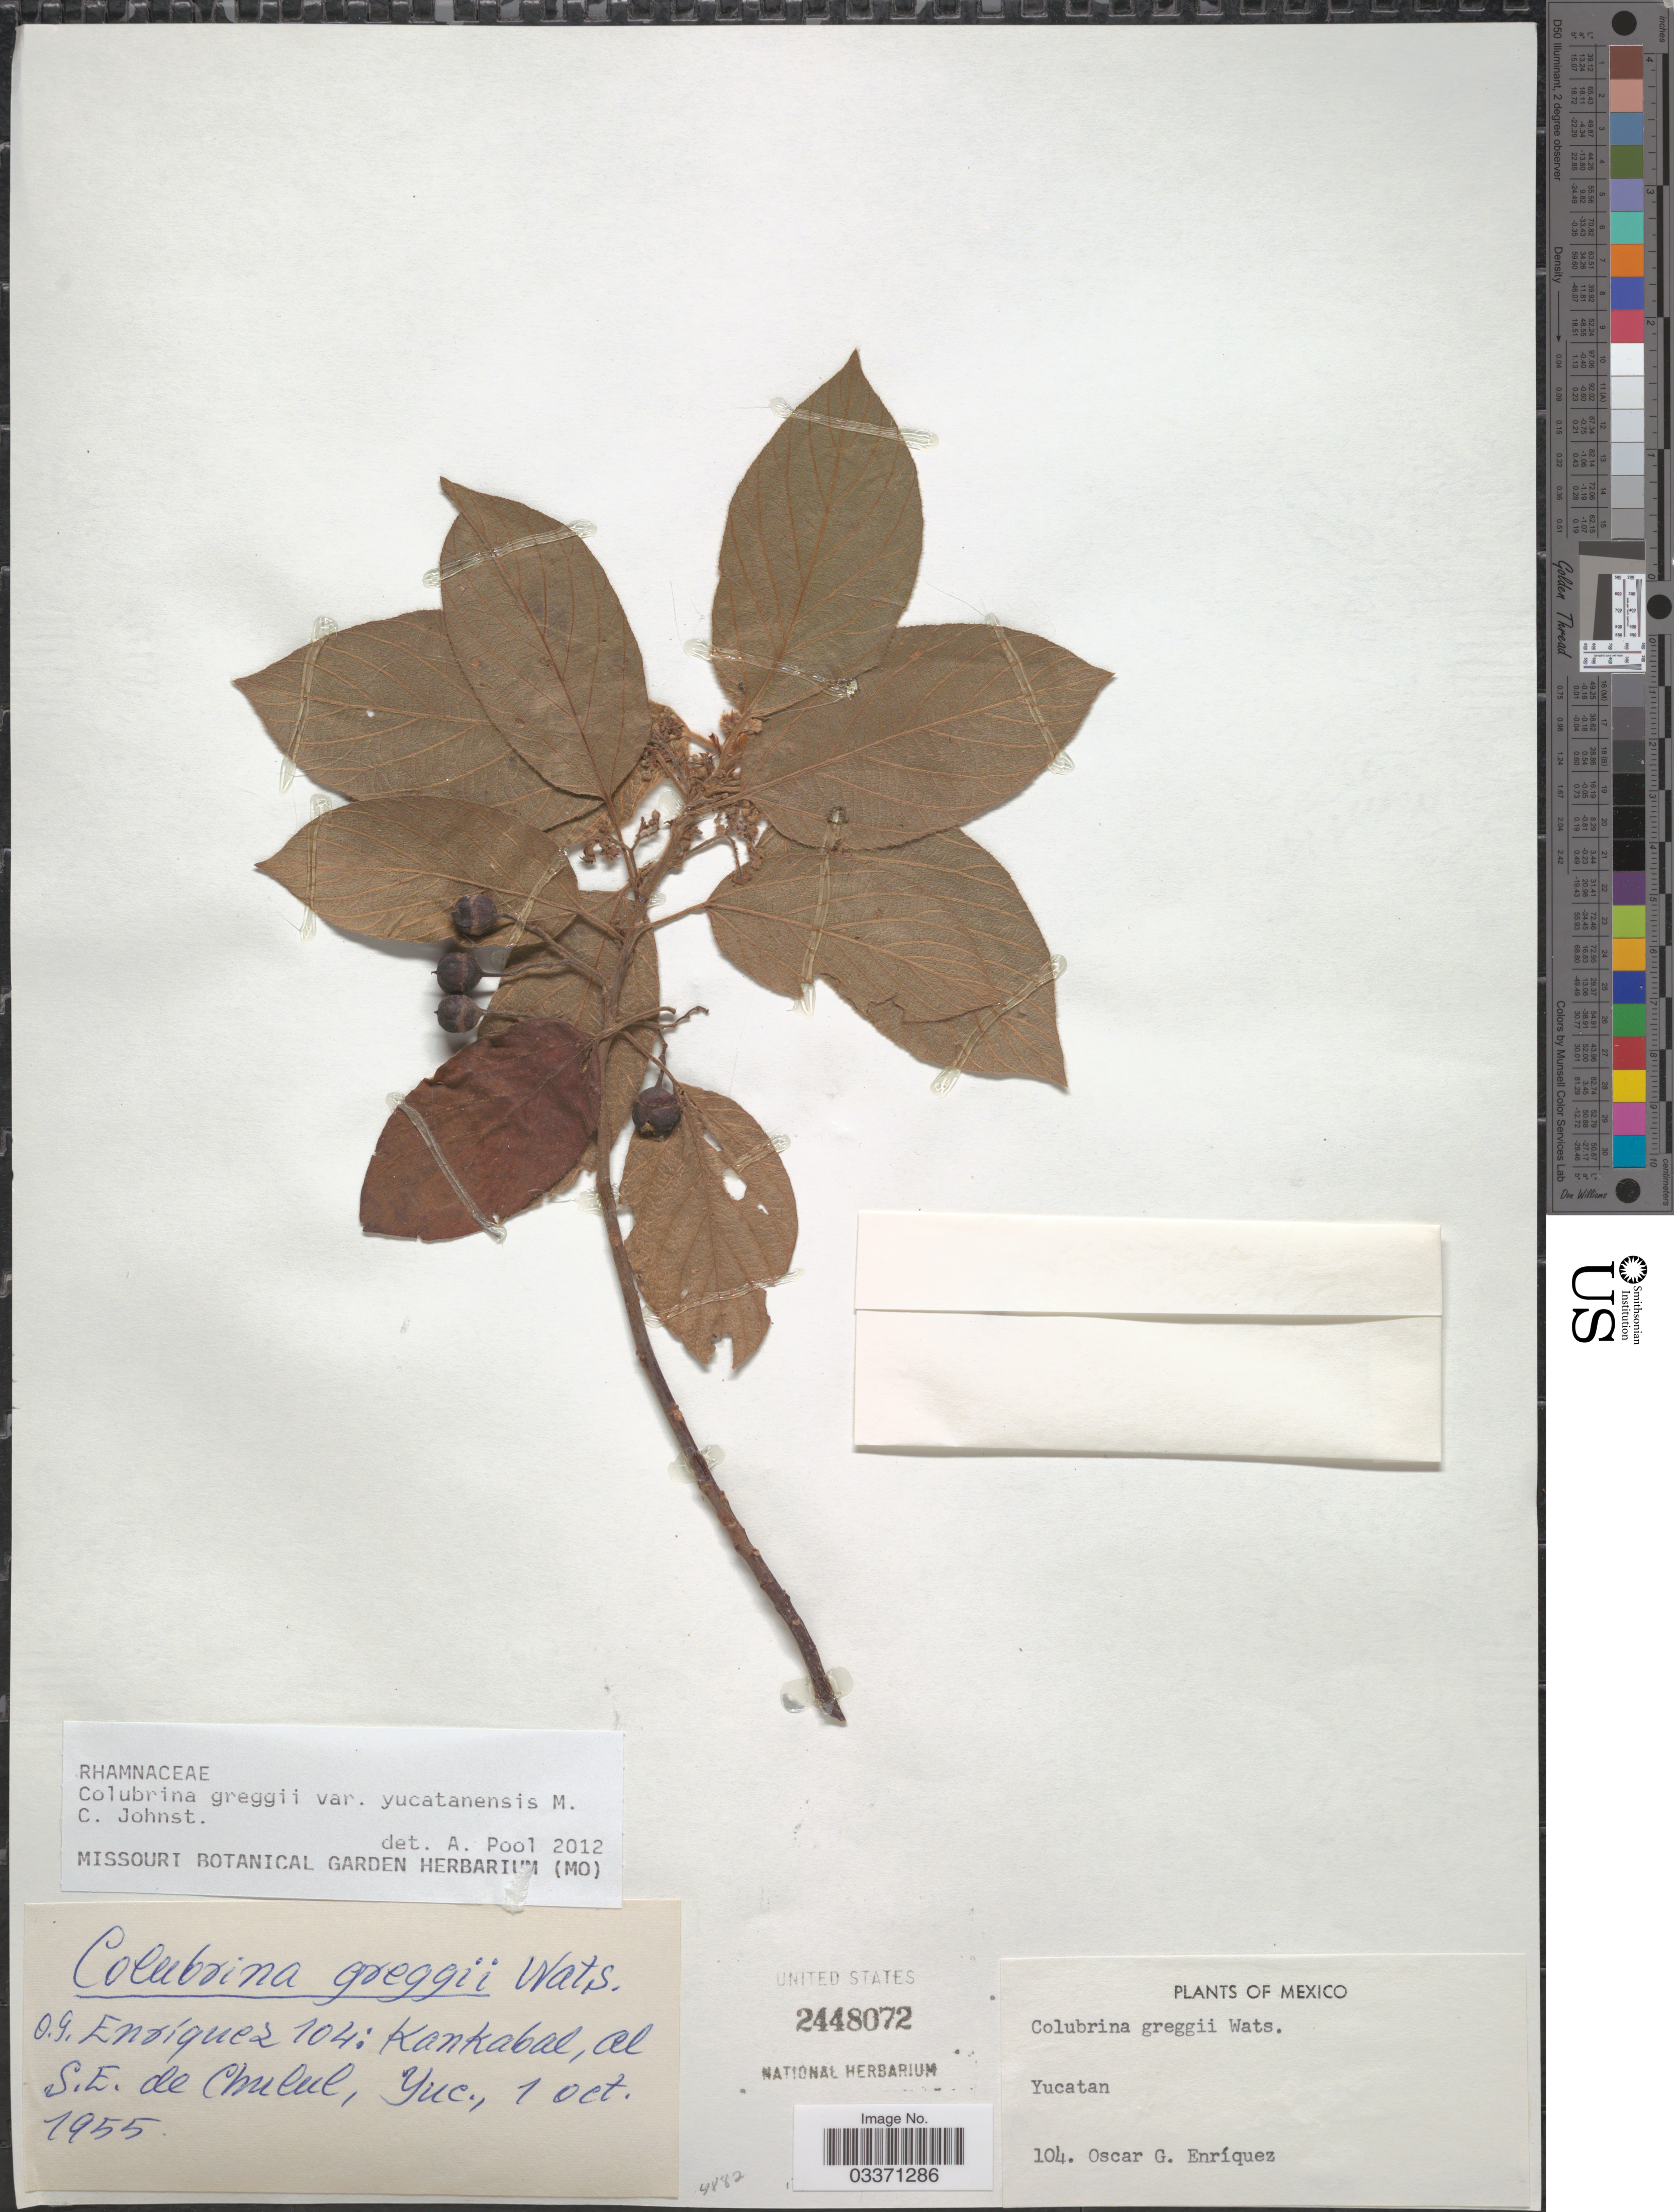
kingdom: Plantae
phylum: Tracheophyta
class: Magnoliopsida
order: Rosales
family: Rhamnaceae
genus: Colubrina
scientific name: Colubrina greggii var. yucatanensis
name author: M.C. Johnst.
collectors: O. Enriquez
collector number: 104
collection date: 1955-10-01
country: Mexico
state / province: Yucatán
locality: Kankabal, al S.E. de Chulul.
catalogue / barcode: US 2448072